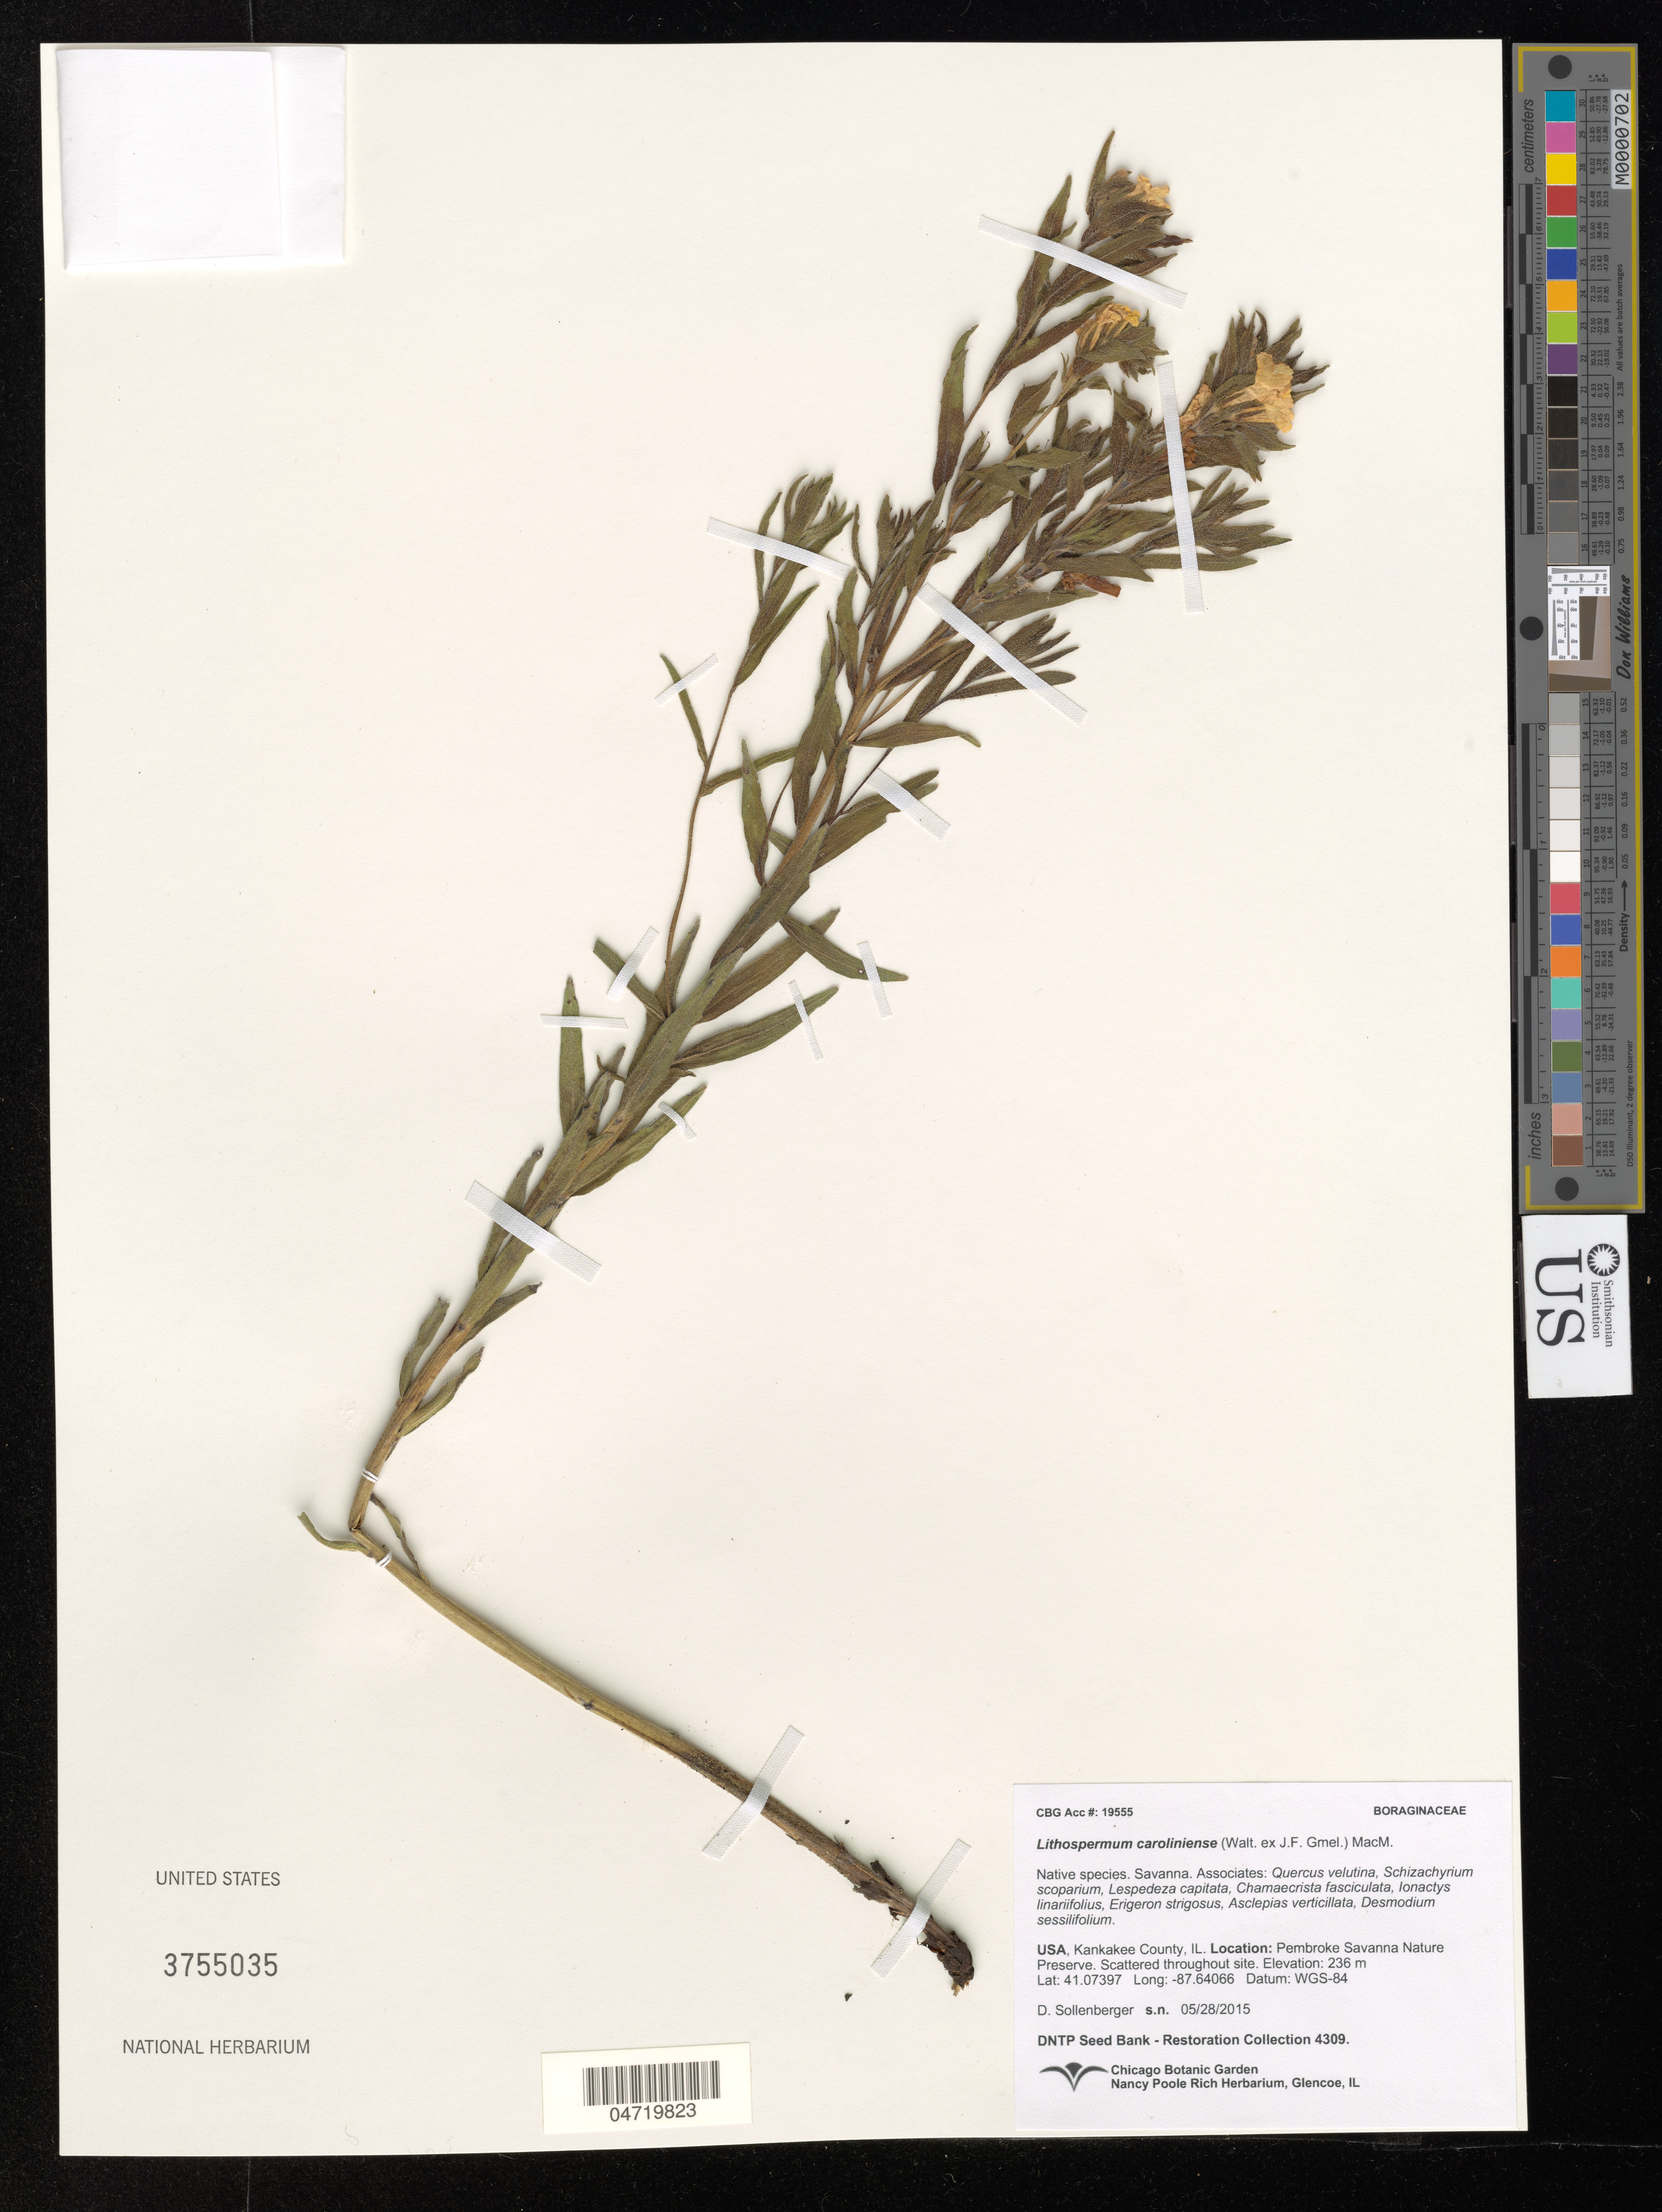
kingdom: Plantae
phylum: Tracheophyta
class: Magnoliopsida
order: Boraginales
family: Boraginaceae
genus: Lithospermum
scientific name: Lithospermum caroliniense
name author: (J.F. Gmel.) MacMill.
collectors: D. Sollenberger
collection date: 2015-05-28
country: United States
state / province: Illinois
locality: Kankakee County, IL. Pembroke Savanna Nature Preserve.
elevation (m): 236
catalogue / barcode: US 3755035